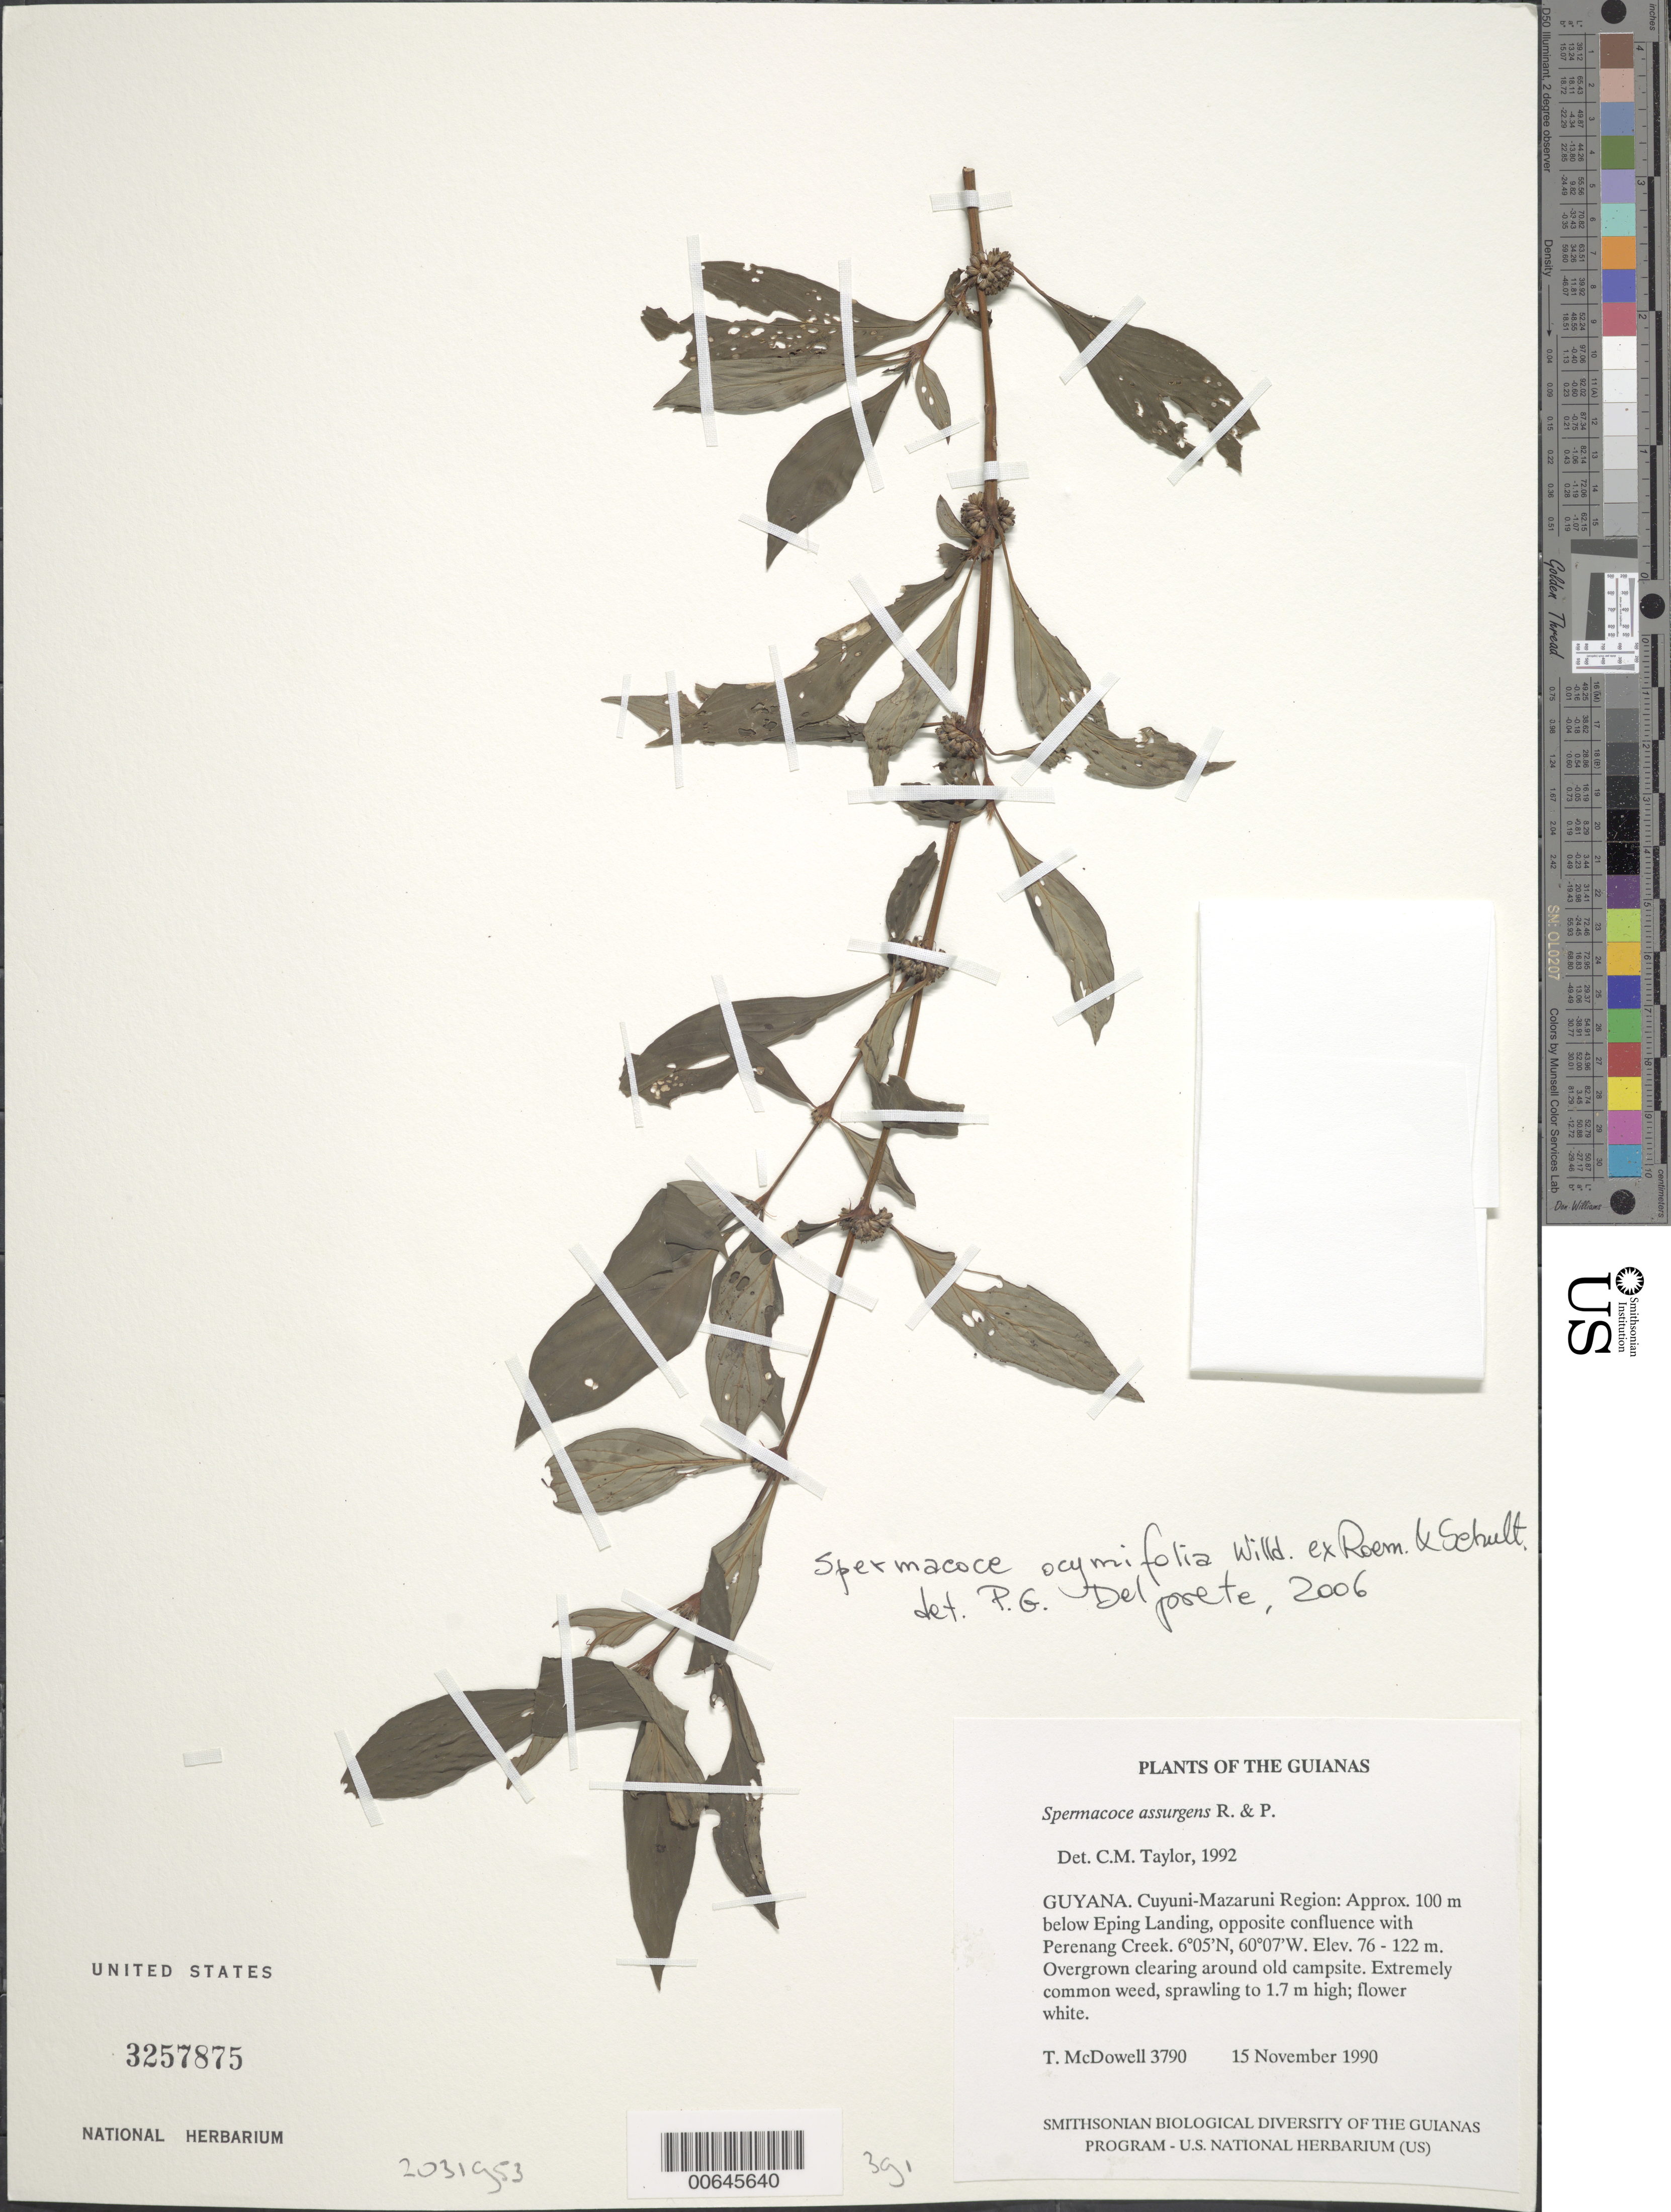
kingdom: Plantae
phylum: Tracheophyta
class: Magnoliopsida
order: Gentianales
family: Rubiaceae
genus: Spermacoce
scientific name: Spermacoce ocymifolia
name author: Willd. ex Roem. & Schult.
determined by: Delprete, P. G., Herb. de Guyane Cay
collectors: T. McDowell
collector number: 3790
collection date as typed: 15 November 1990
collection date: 1990-11-15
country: Guyana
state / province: Cuyuni-Mazaruni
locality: Approx. 100 m below Eping Landing, opposite confluence with Perenang Creek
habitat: Overgrown clearing around old campsite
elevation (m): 76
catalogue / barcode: US 3257875